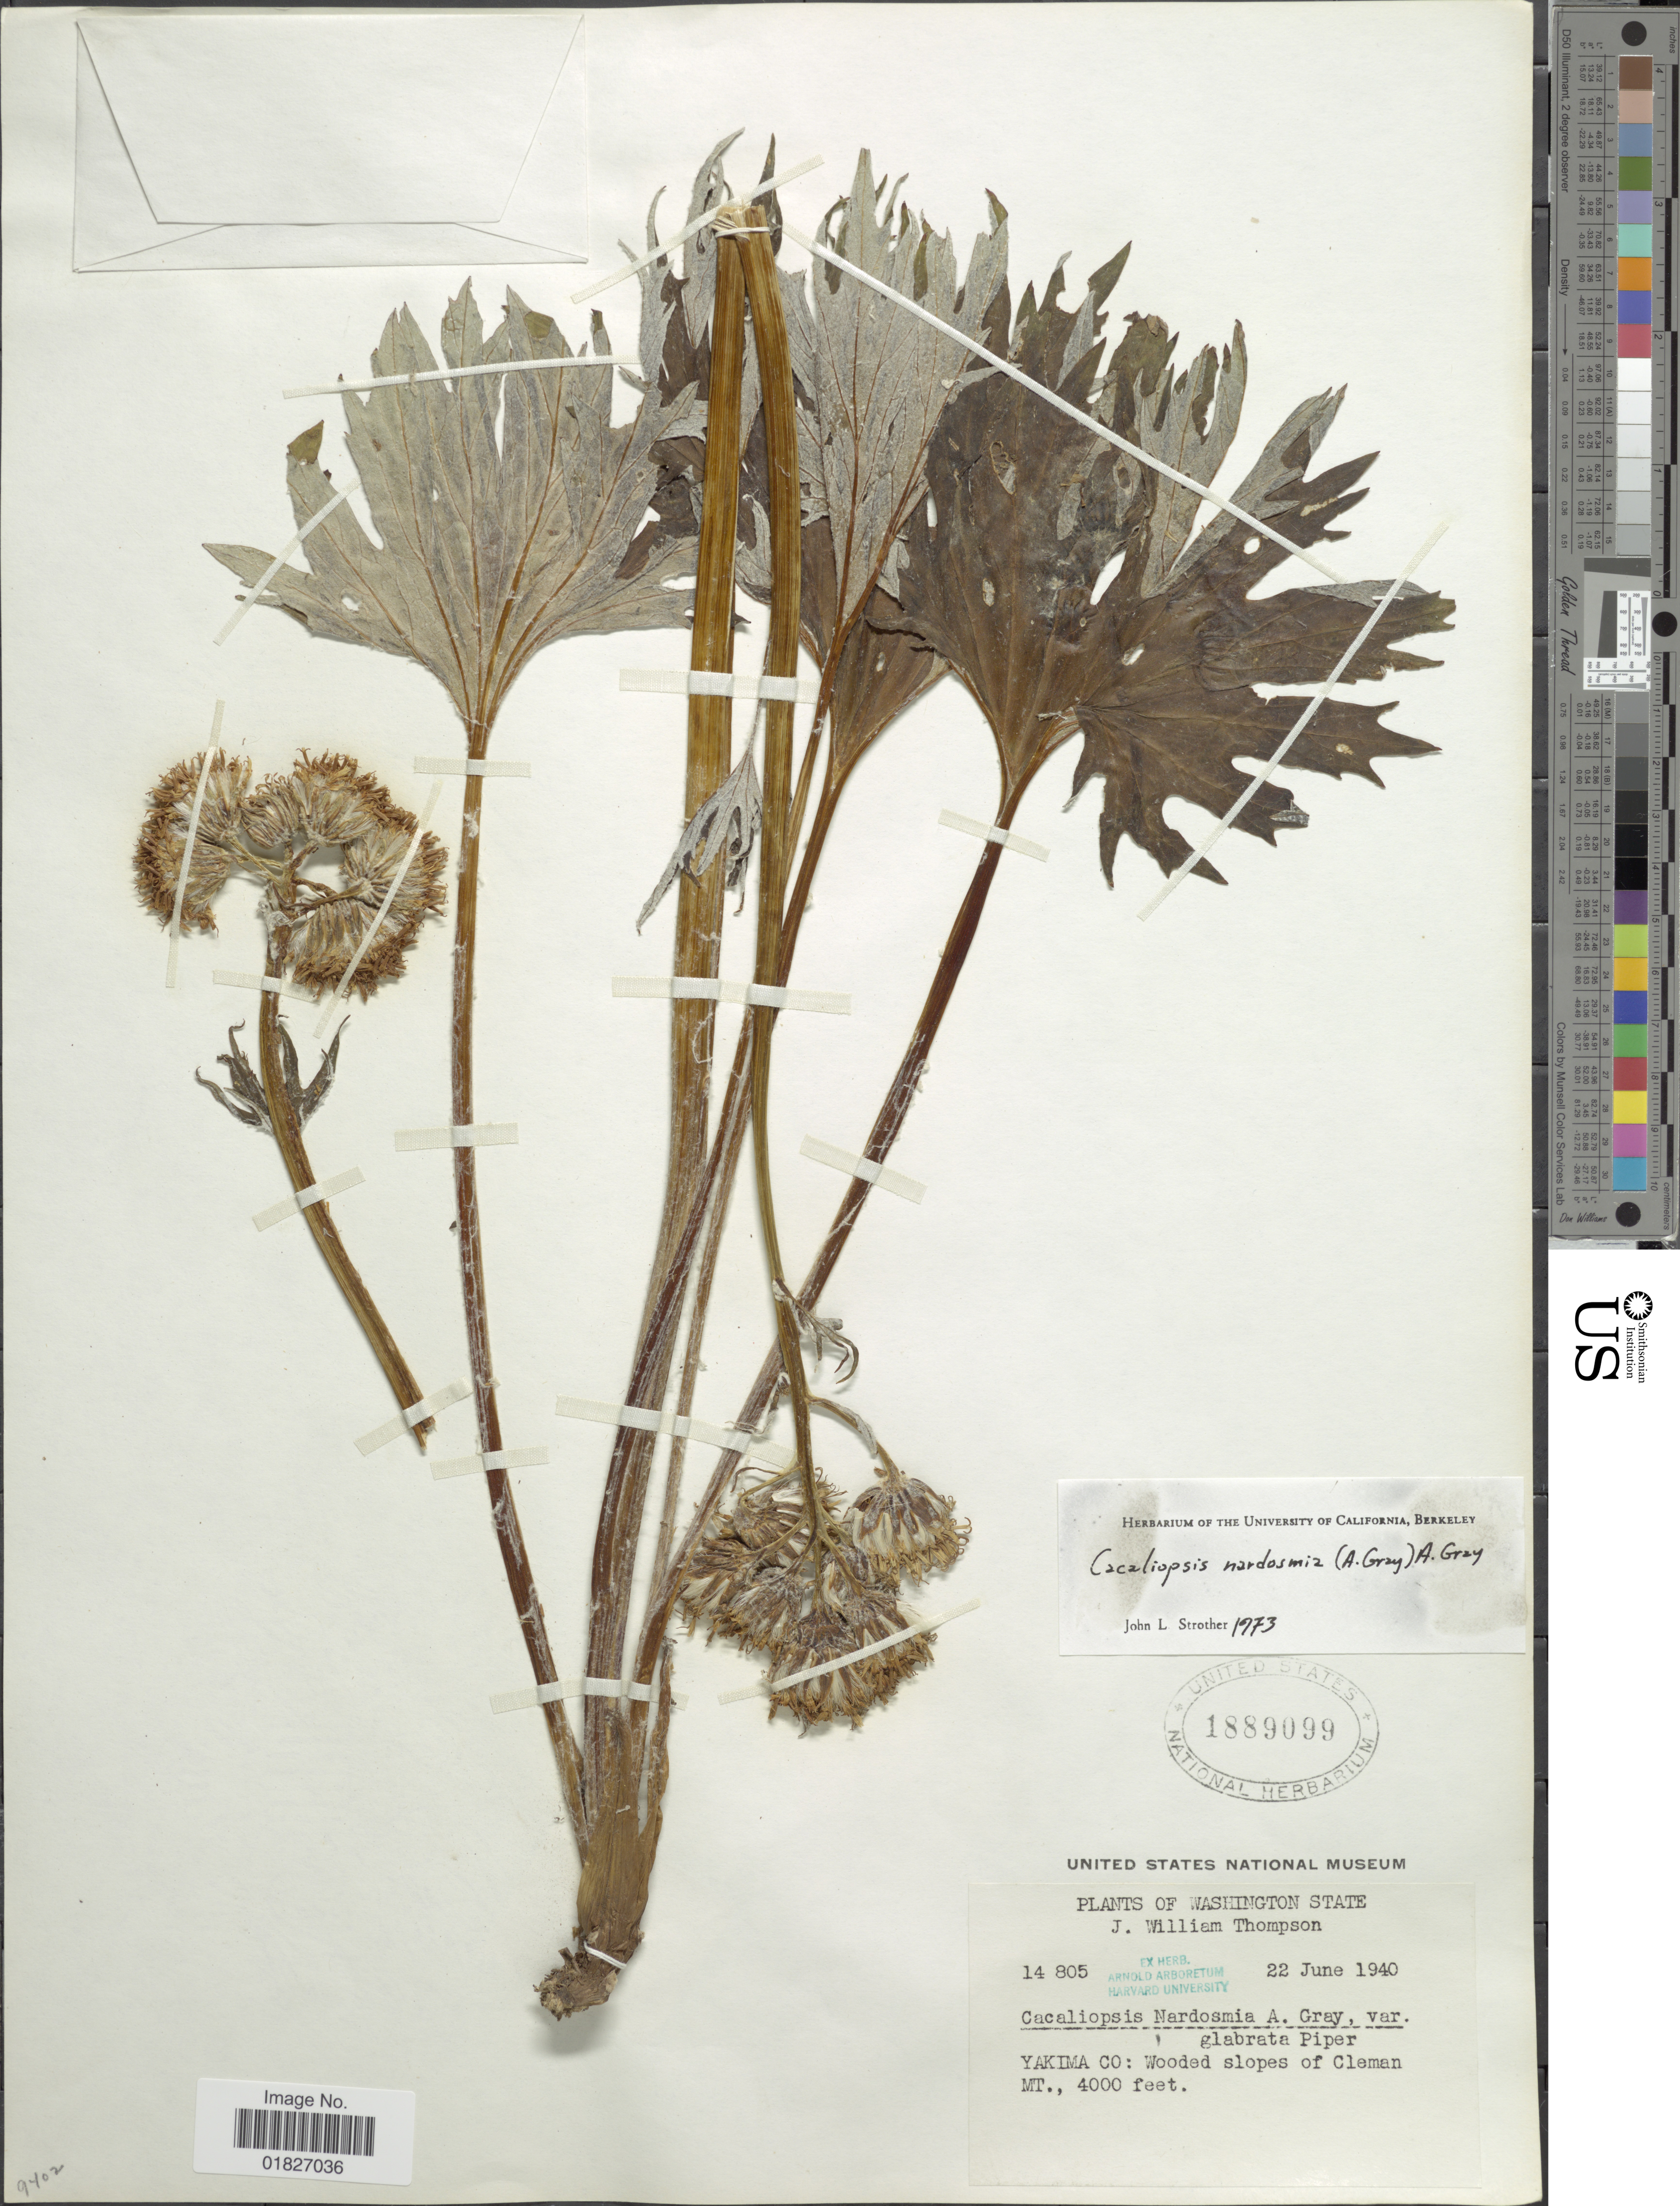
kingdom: Plantae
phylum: Tracheophyta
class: Magnoliopsida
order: Asterales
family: Asteraceae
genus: Cacaliopsis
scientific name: Cacaliopsis nardosmia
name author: A. Gray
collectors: J. W. Thompson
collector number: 14805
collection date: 1940-06-22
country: United States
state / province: Washington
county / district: Yakima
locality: Yakima Co, Cleman Mt.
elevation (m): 1219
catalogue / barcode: US 1889099